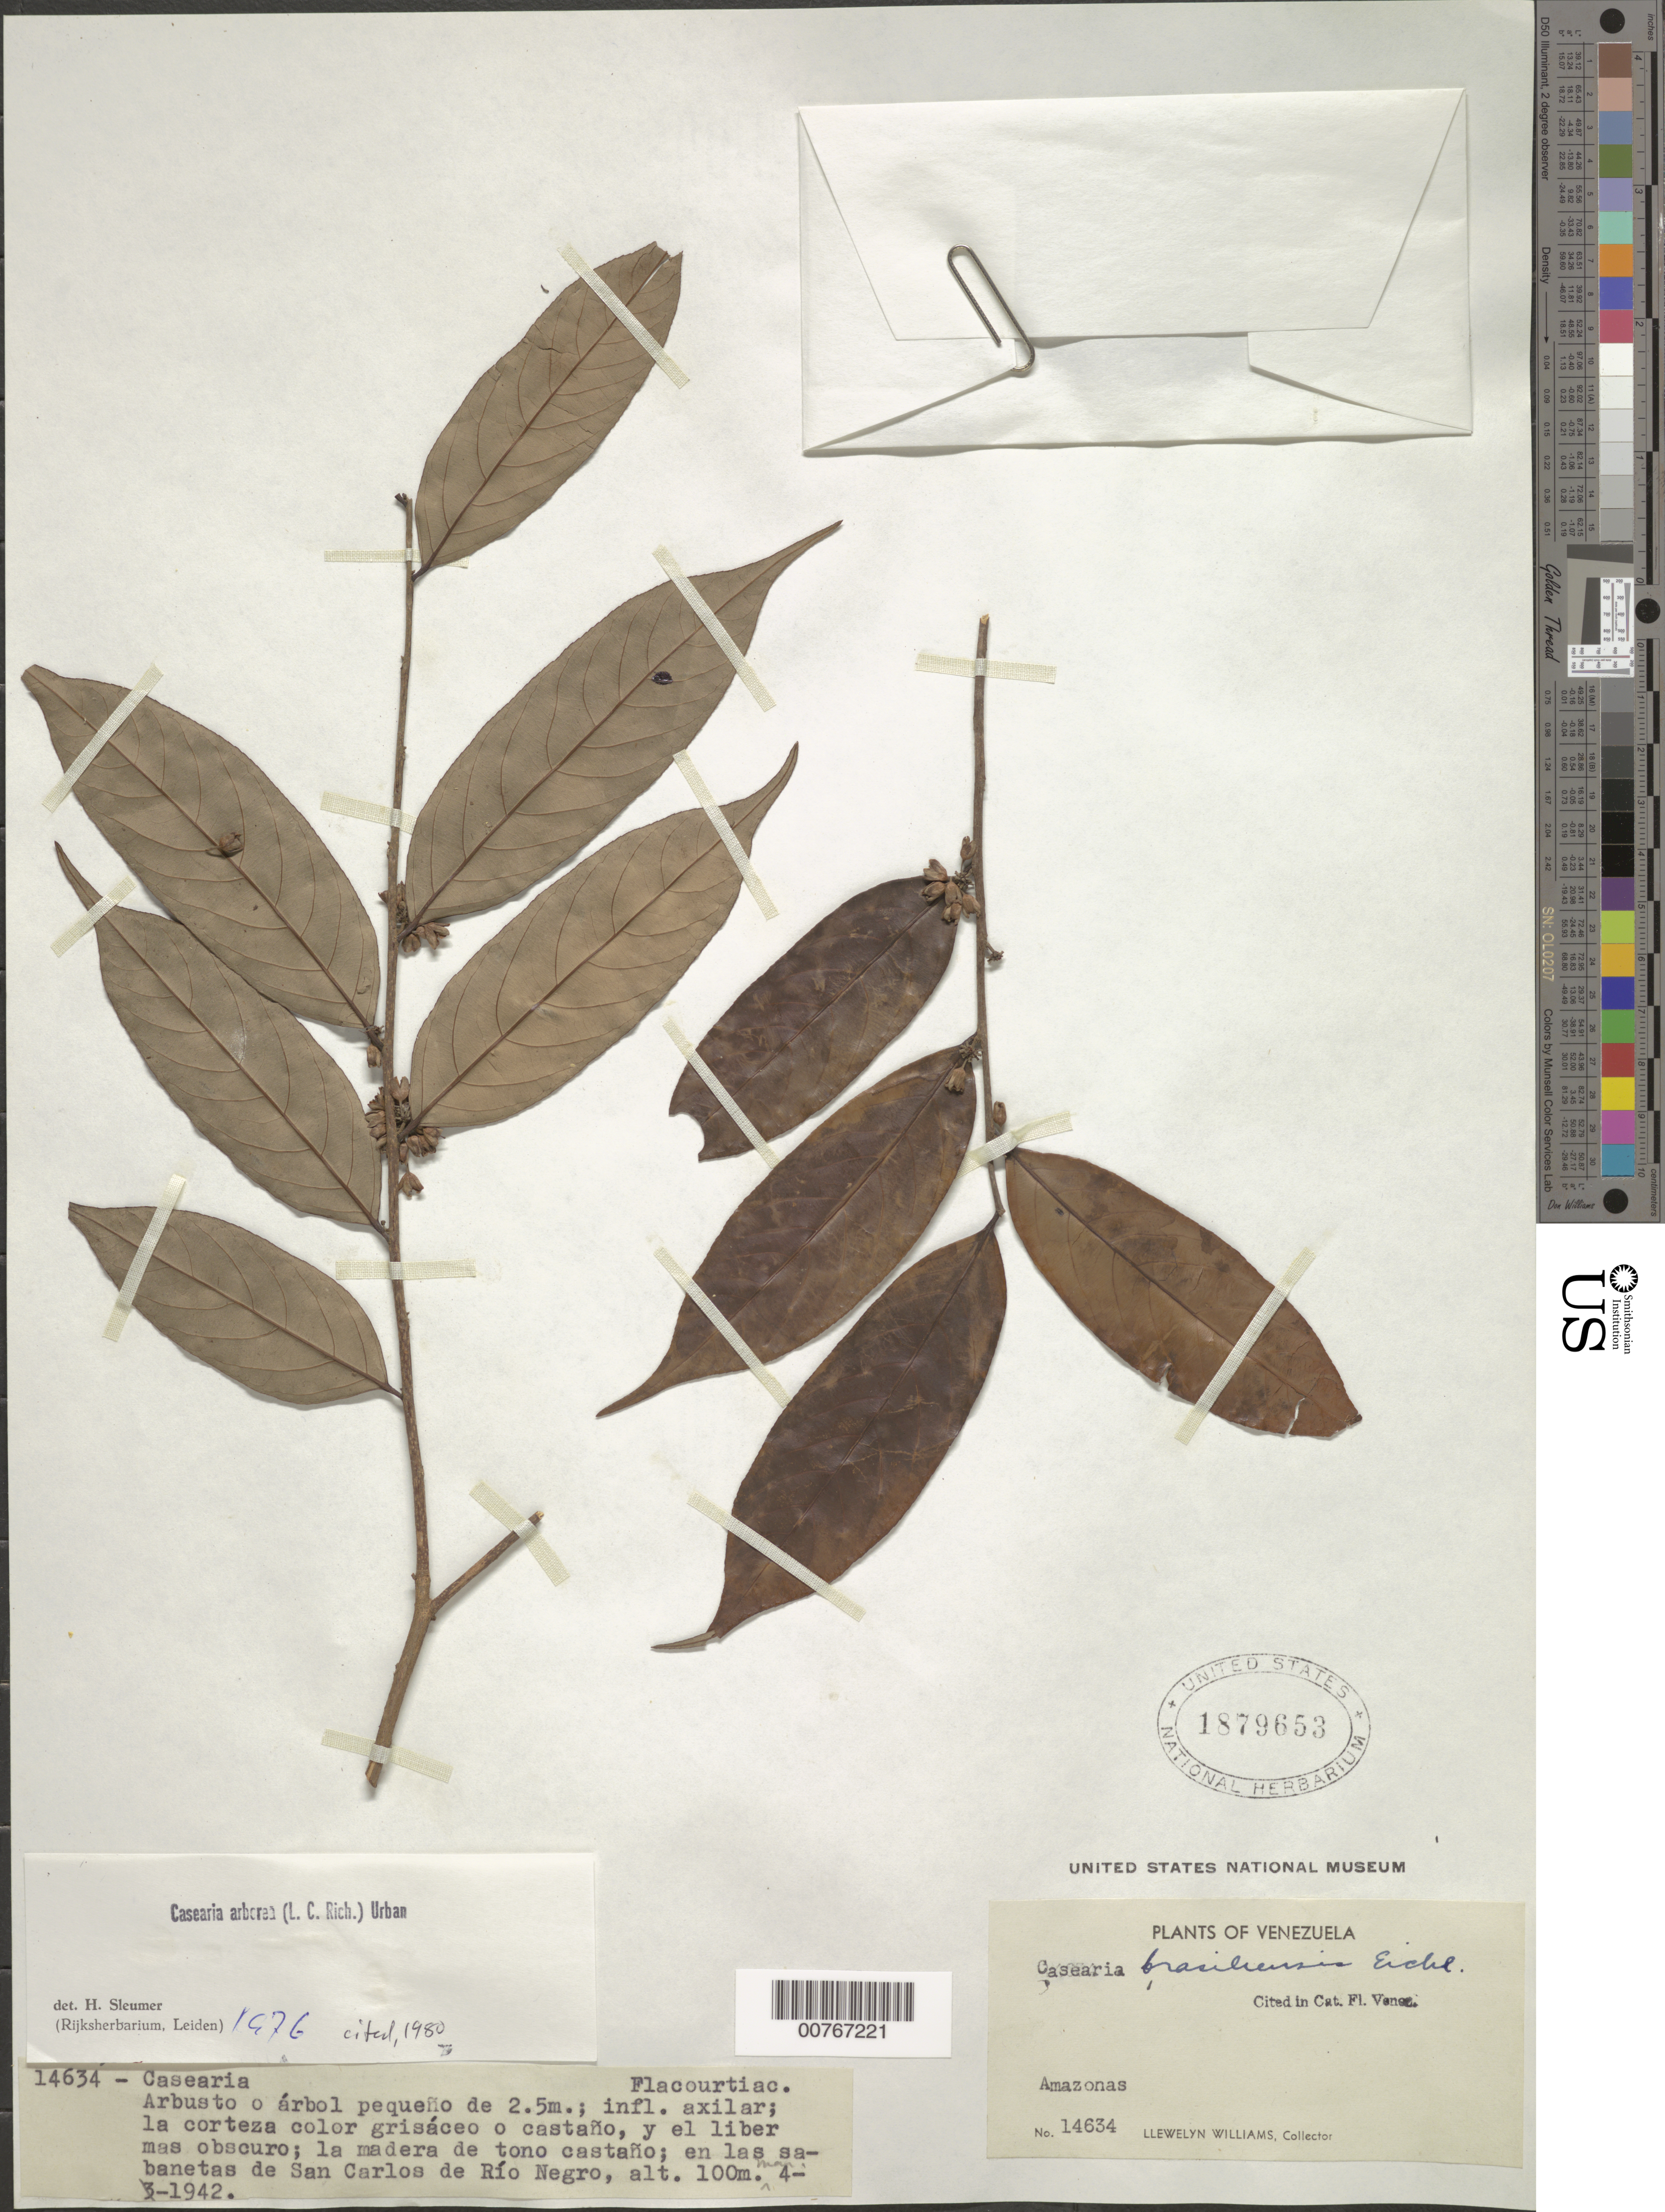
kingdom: Plantae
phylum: Tracheophyta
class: Magnoliopsida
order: Malpighiales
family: Salicaceae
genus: Casearia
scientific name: Casearia arborea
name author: (Rich.) Urb.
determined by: Sleumer, H. O.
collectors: Ll. Williams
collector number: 14634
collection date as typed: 4-Mar-42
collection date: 1942-03-04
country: Venezuela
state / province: Amazonas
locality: San Carlos de Río Negro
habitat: Sabanetas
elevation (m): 100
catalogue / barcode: US 1879653